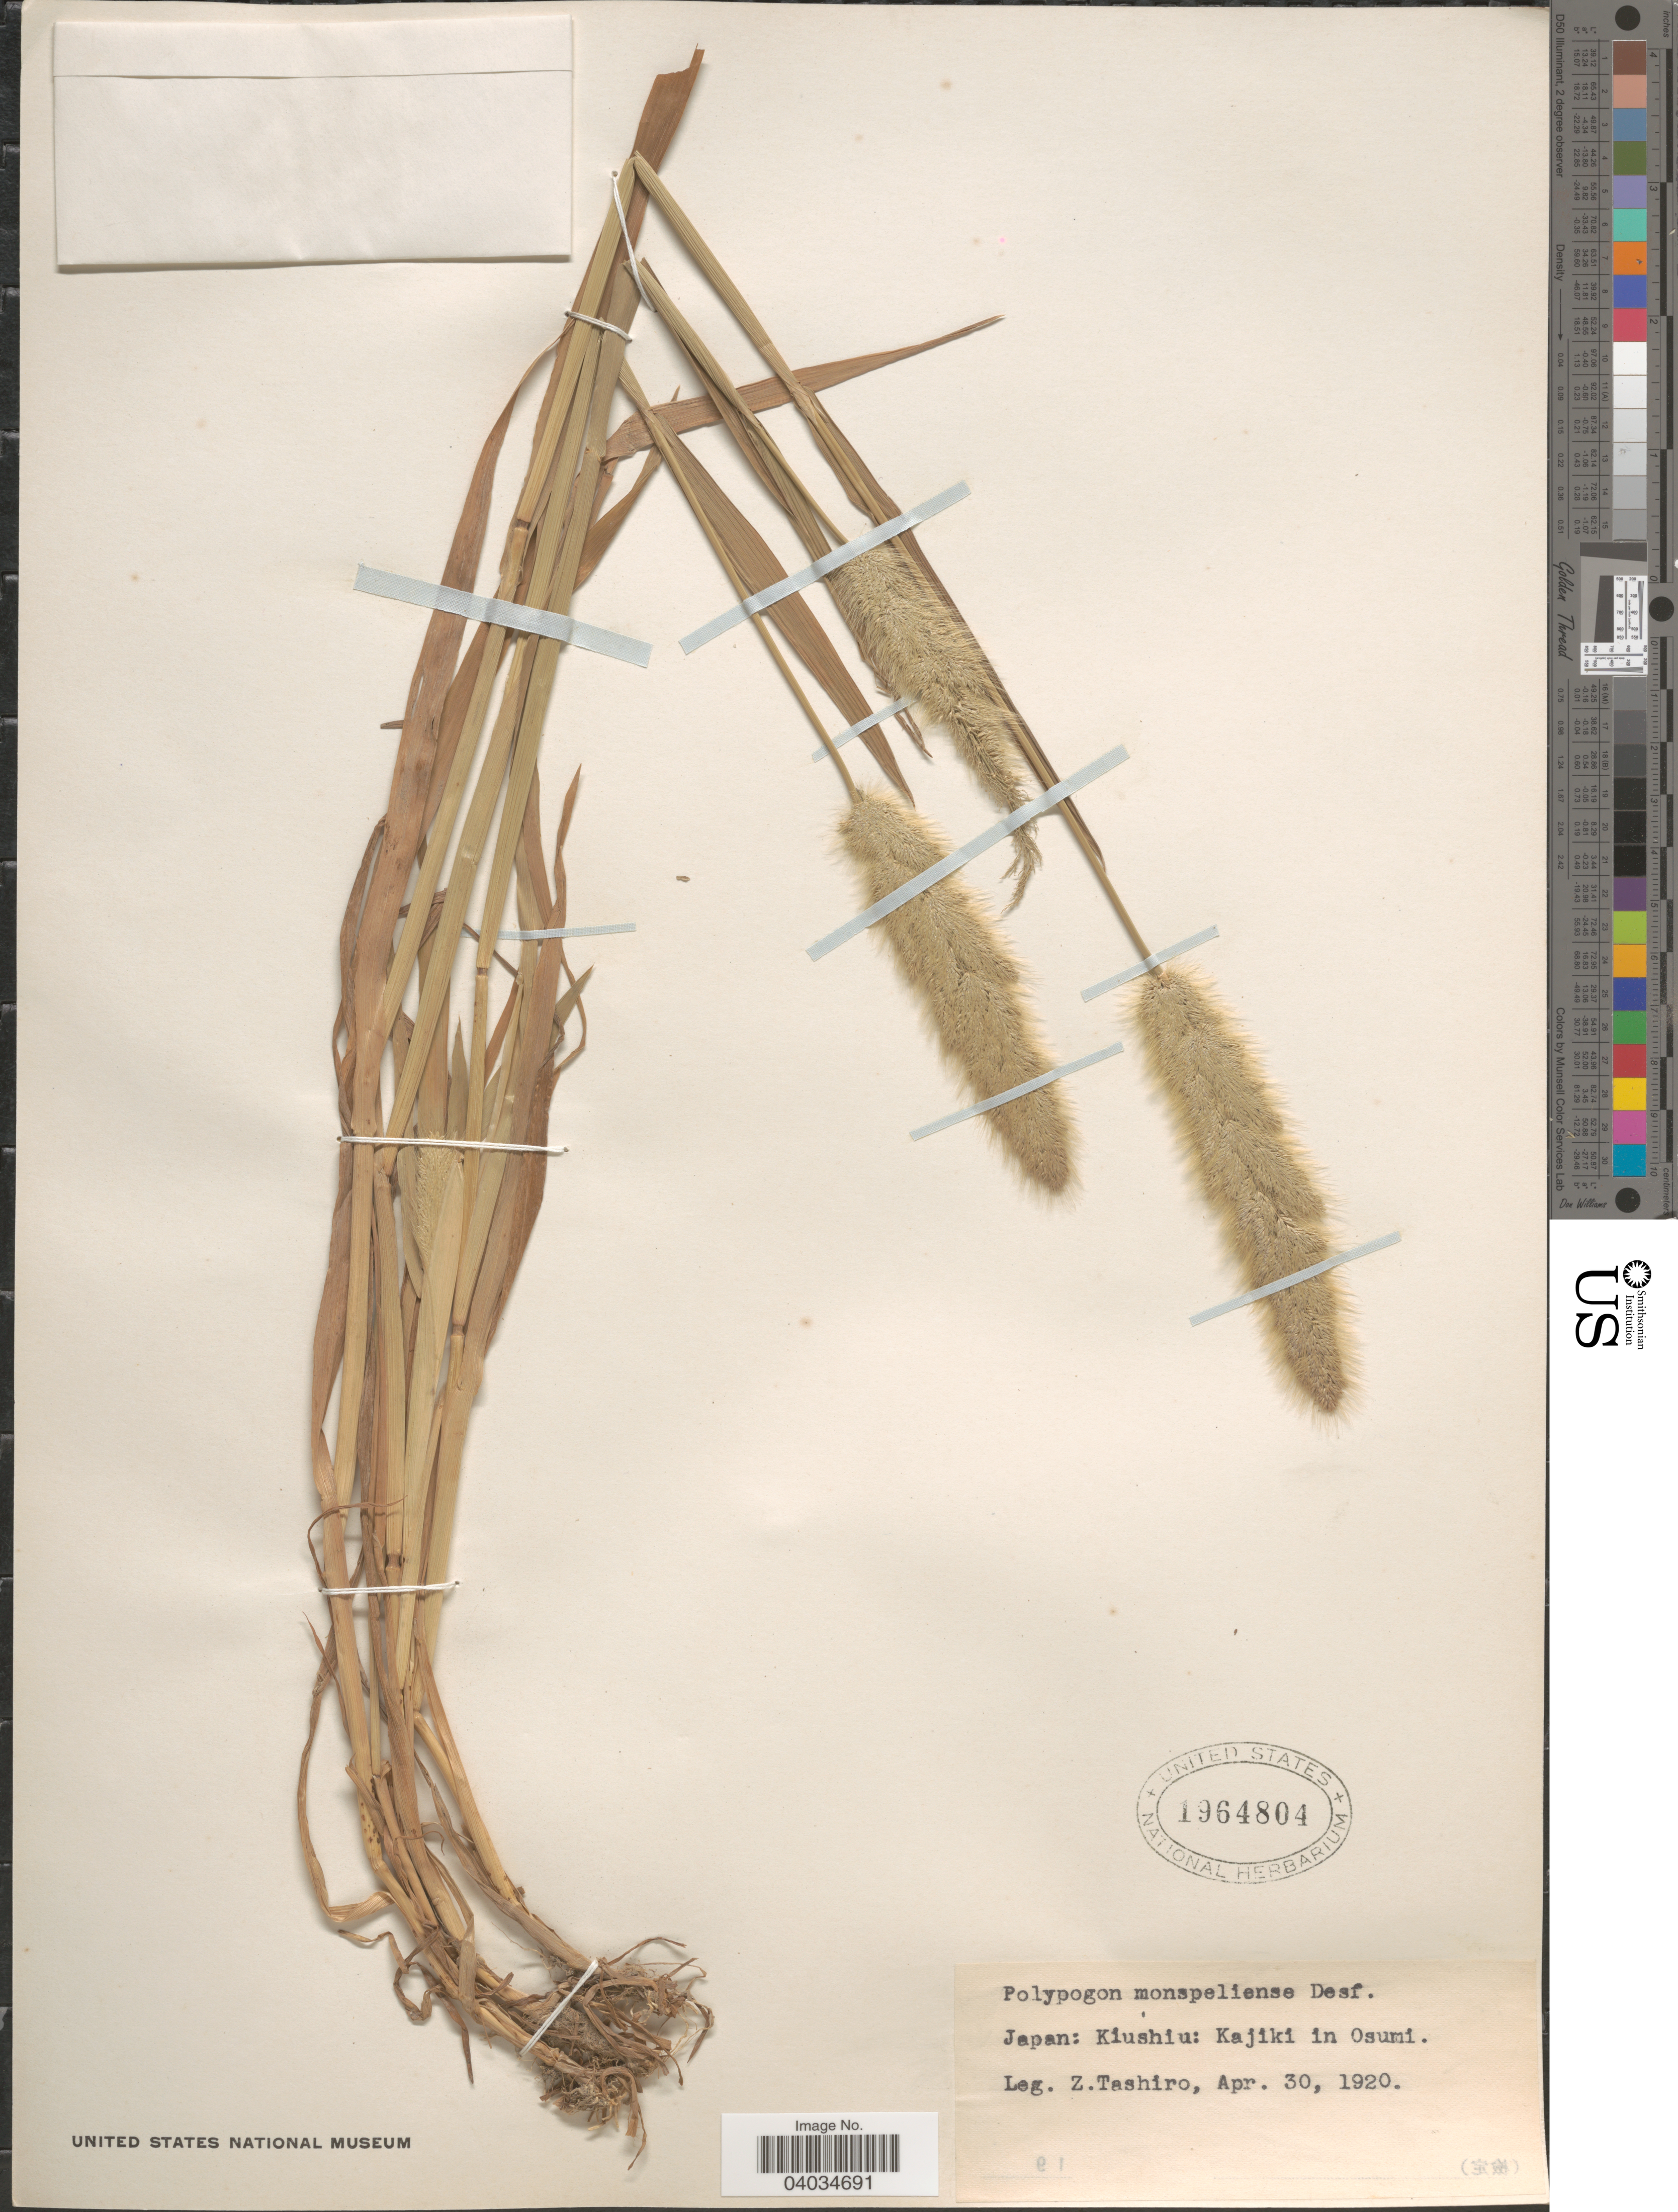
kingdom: Plantae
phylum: Tracheophyta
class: Liliopsida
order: Poales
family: Poaceae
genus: Polypogon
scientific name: Polypogon monspeliensis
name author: (L.) Desf.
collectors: Z. Tashiro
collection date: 1920-04-30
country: Japan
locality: Kiushiu: Kajiki in Osumi.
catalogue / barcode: US 1964804